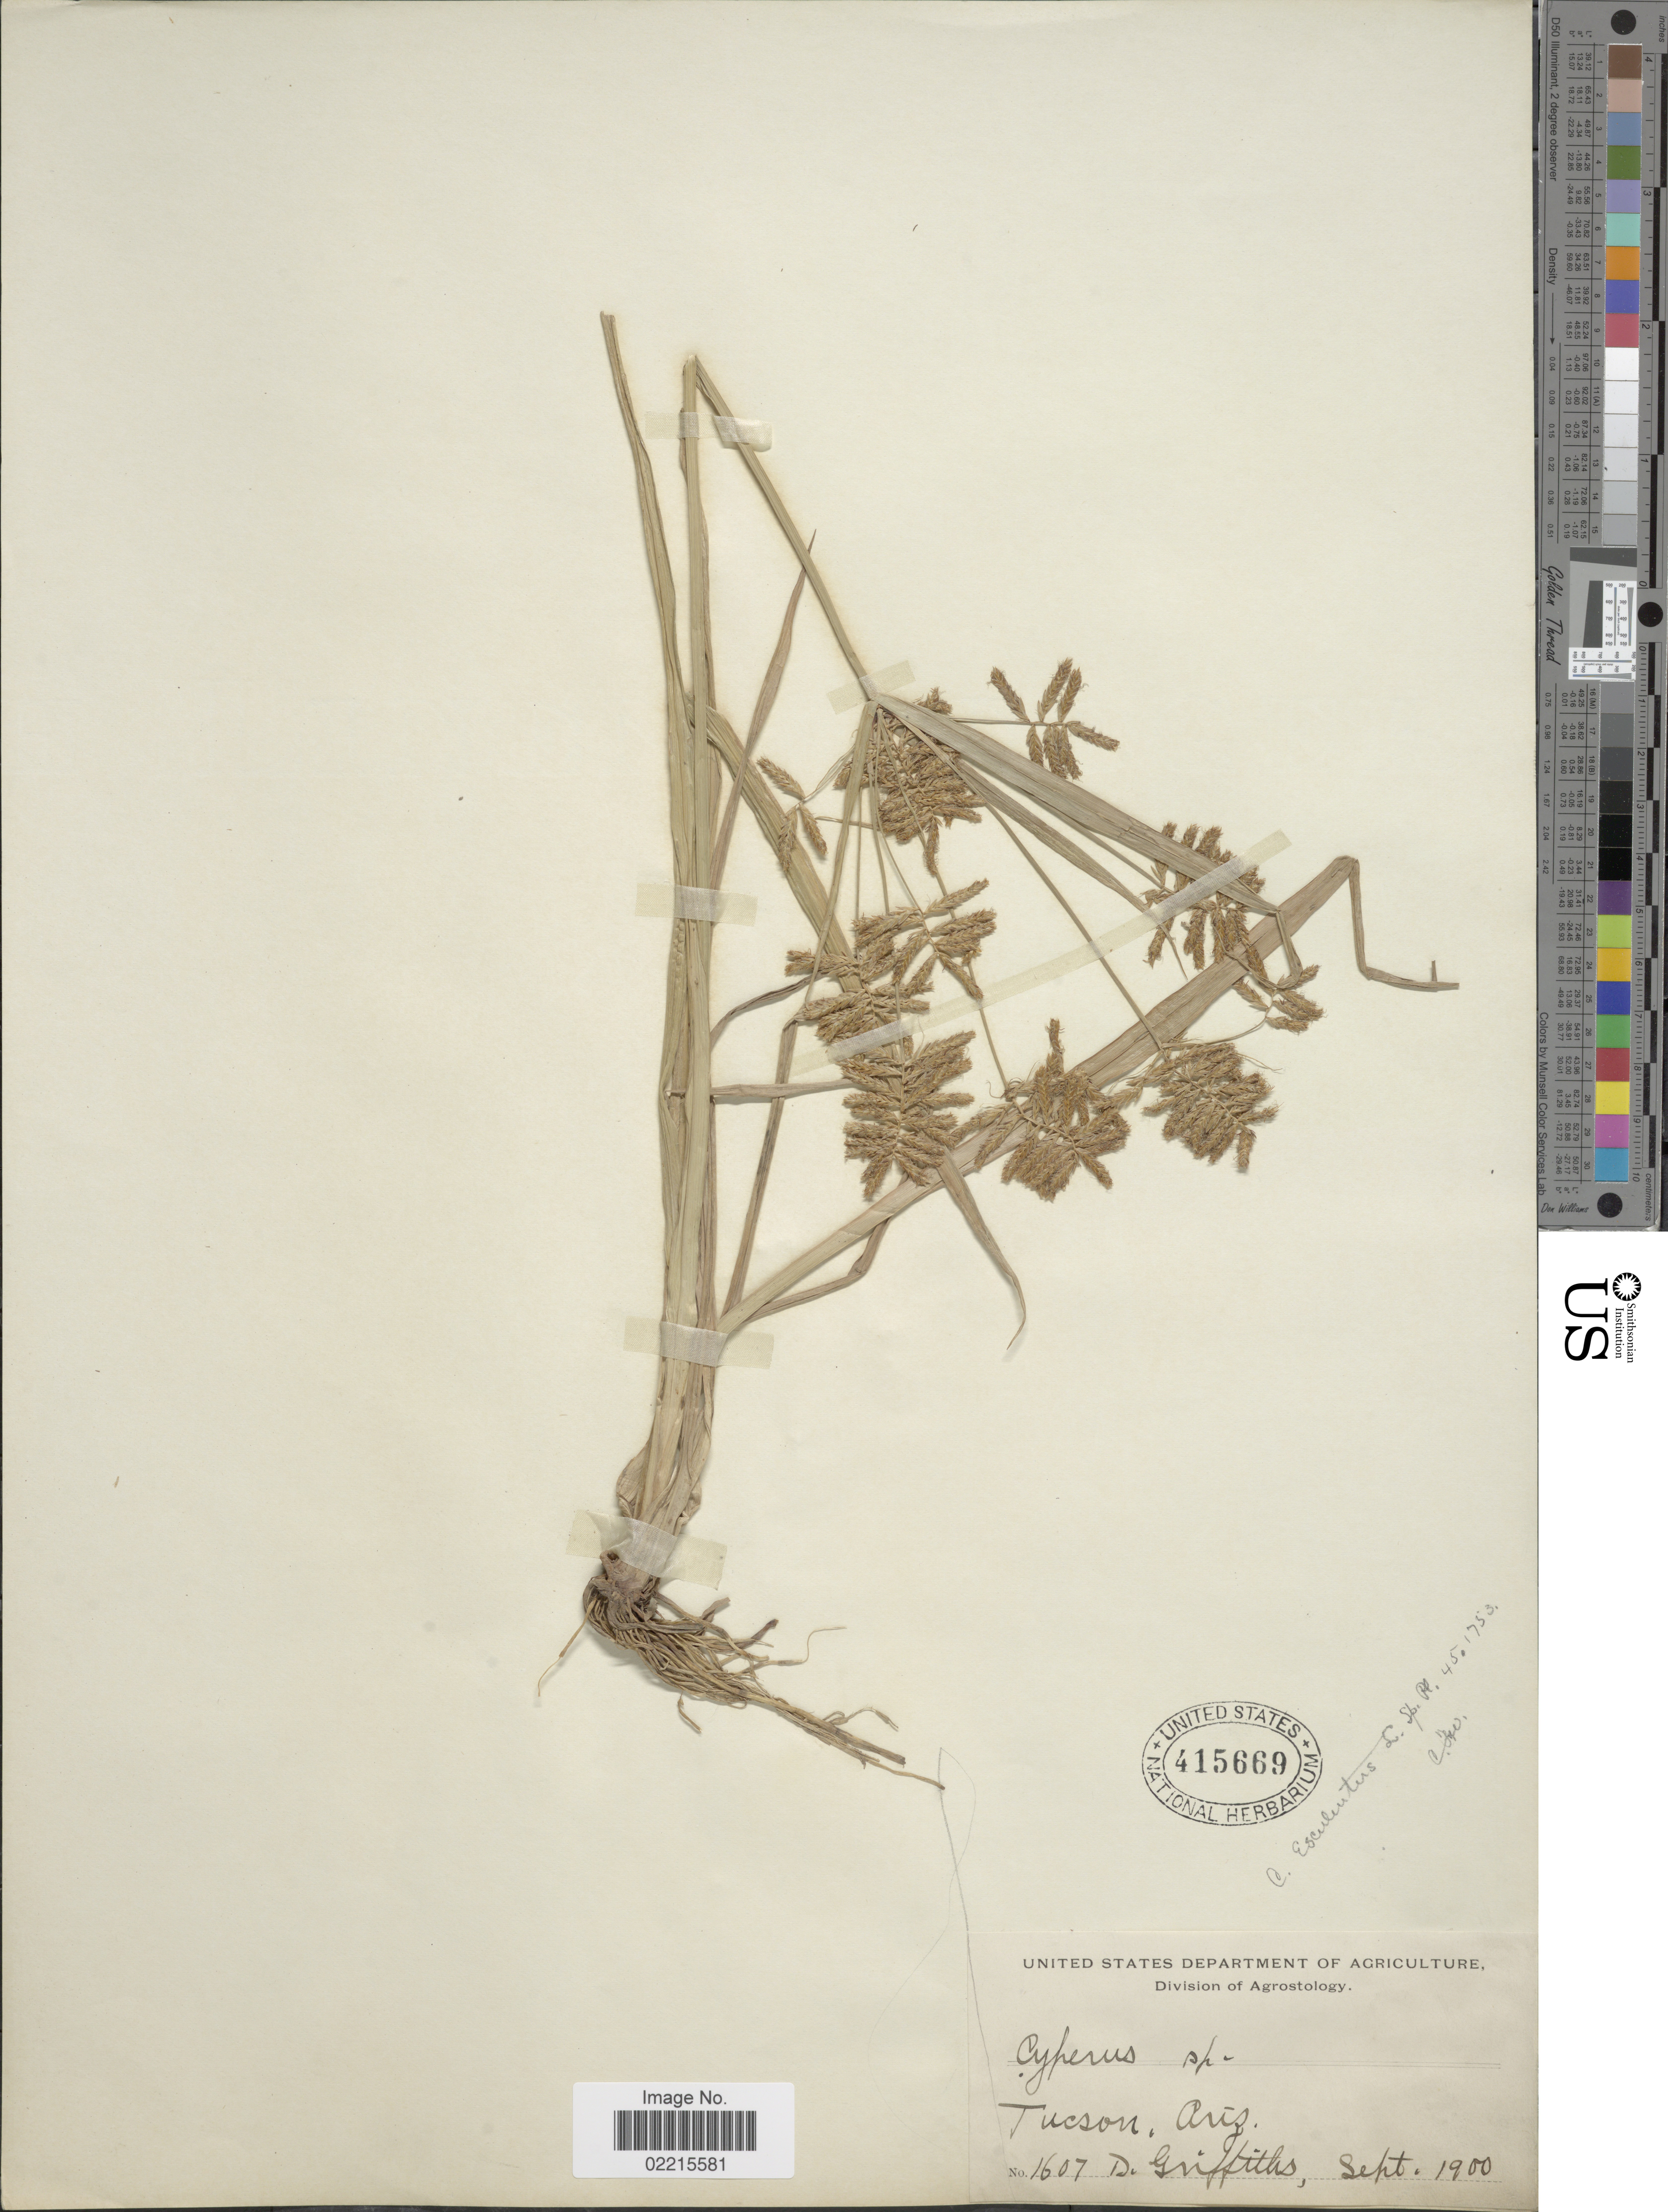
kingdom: Plantae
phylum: Tracheophyta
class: Liliopsida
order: Poales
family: Cyperaceae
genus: Cyperus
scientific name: Cyperus esculentus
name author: L.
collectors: D. Griffiths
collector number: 1607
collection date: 1900-09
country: United States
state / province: Arizona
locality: Tucson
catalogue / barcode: US 415669